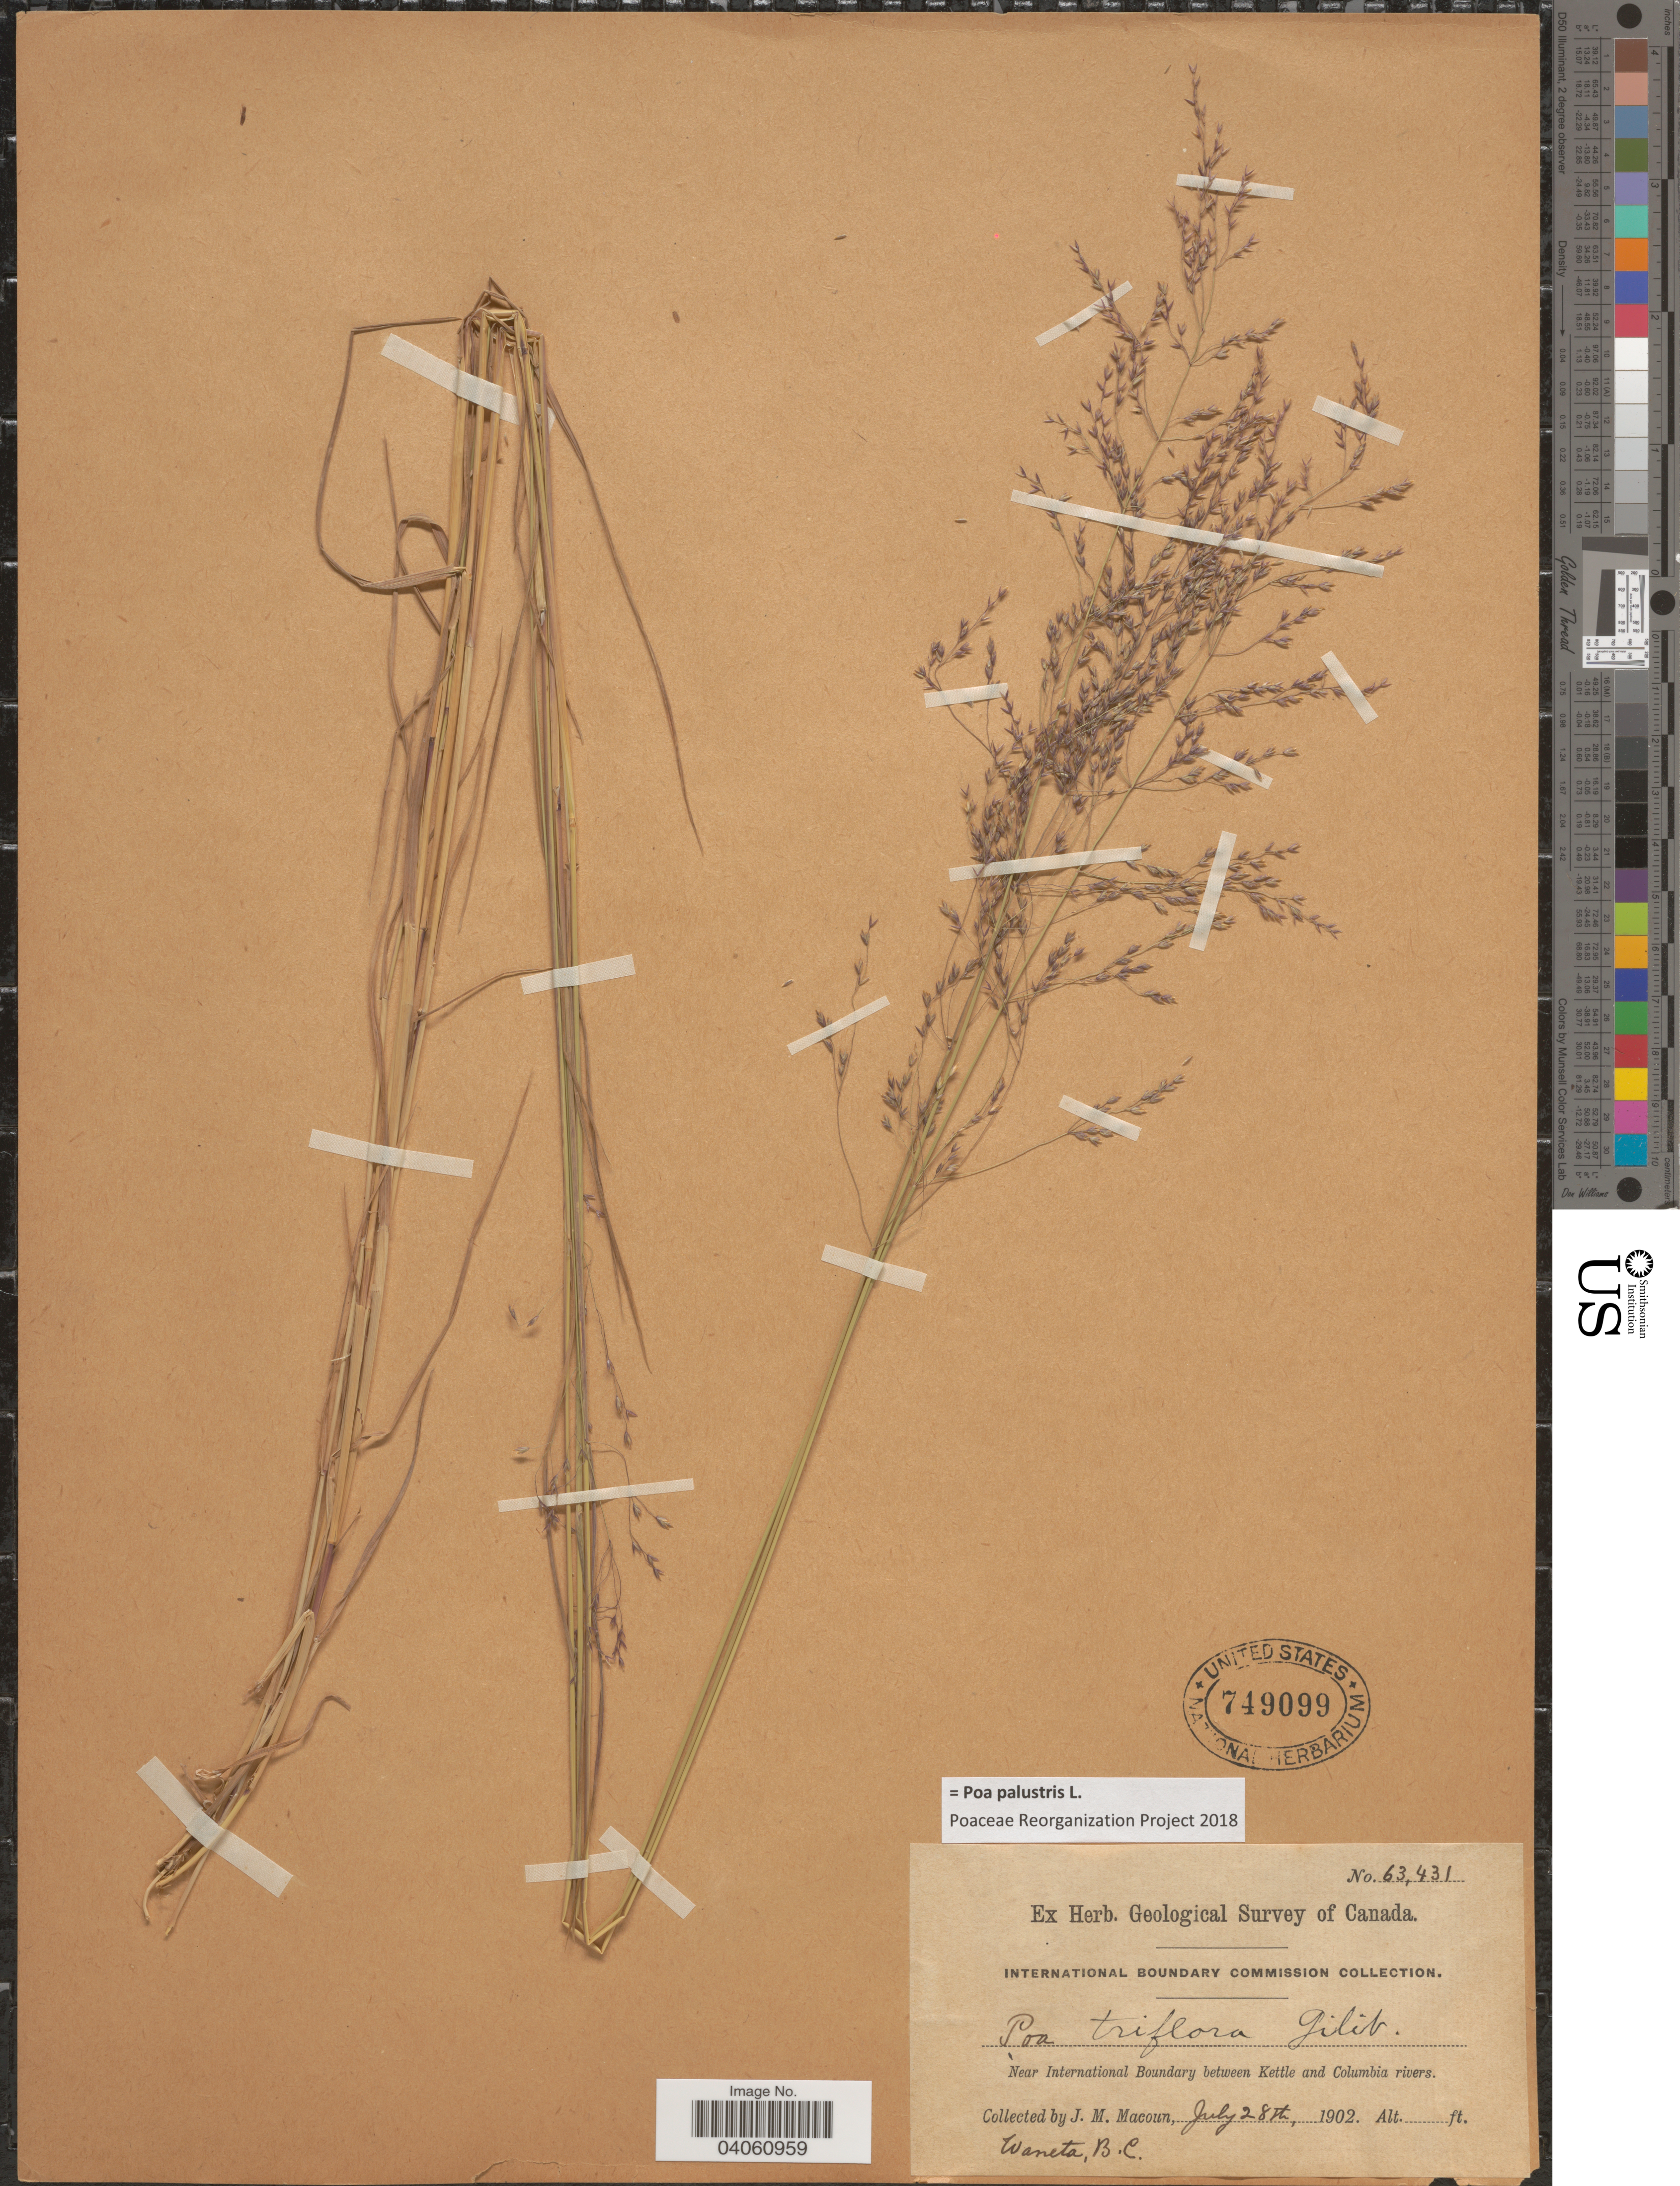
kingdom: Plantae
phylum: Tracheophyta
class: Liliopsida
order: Poales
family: Poaceae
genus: Poa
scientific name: Poa palustris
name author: L.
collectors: J. M. Macoun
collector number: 63431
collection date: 1902-07-28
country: Canada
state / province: British Columbia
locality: Near International Boundary between Kettle and Columbia rivers.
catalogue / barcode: US 749099